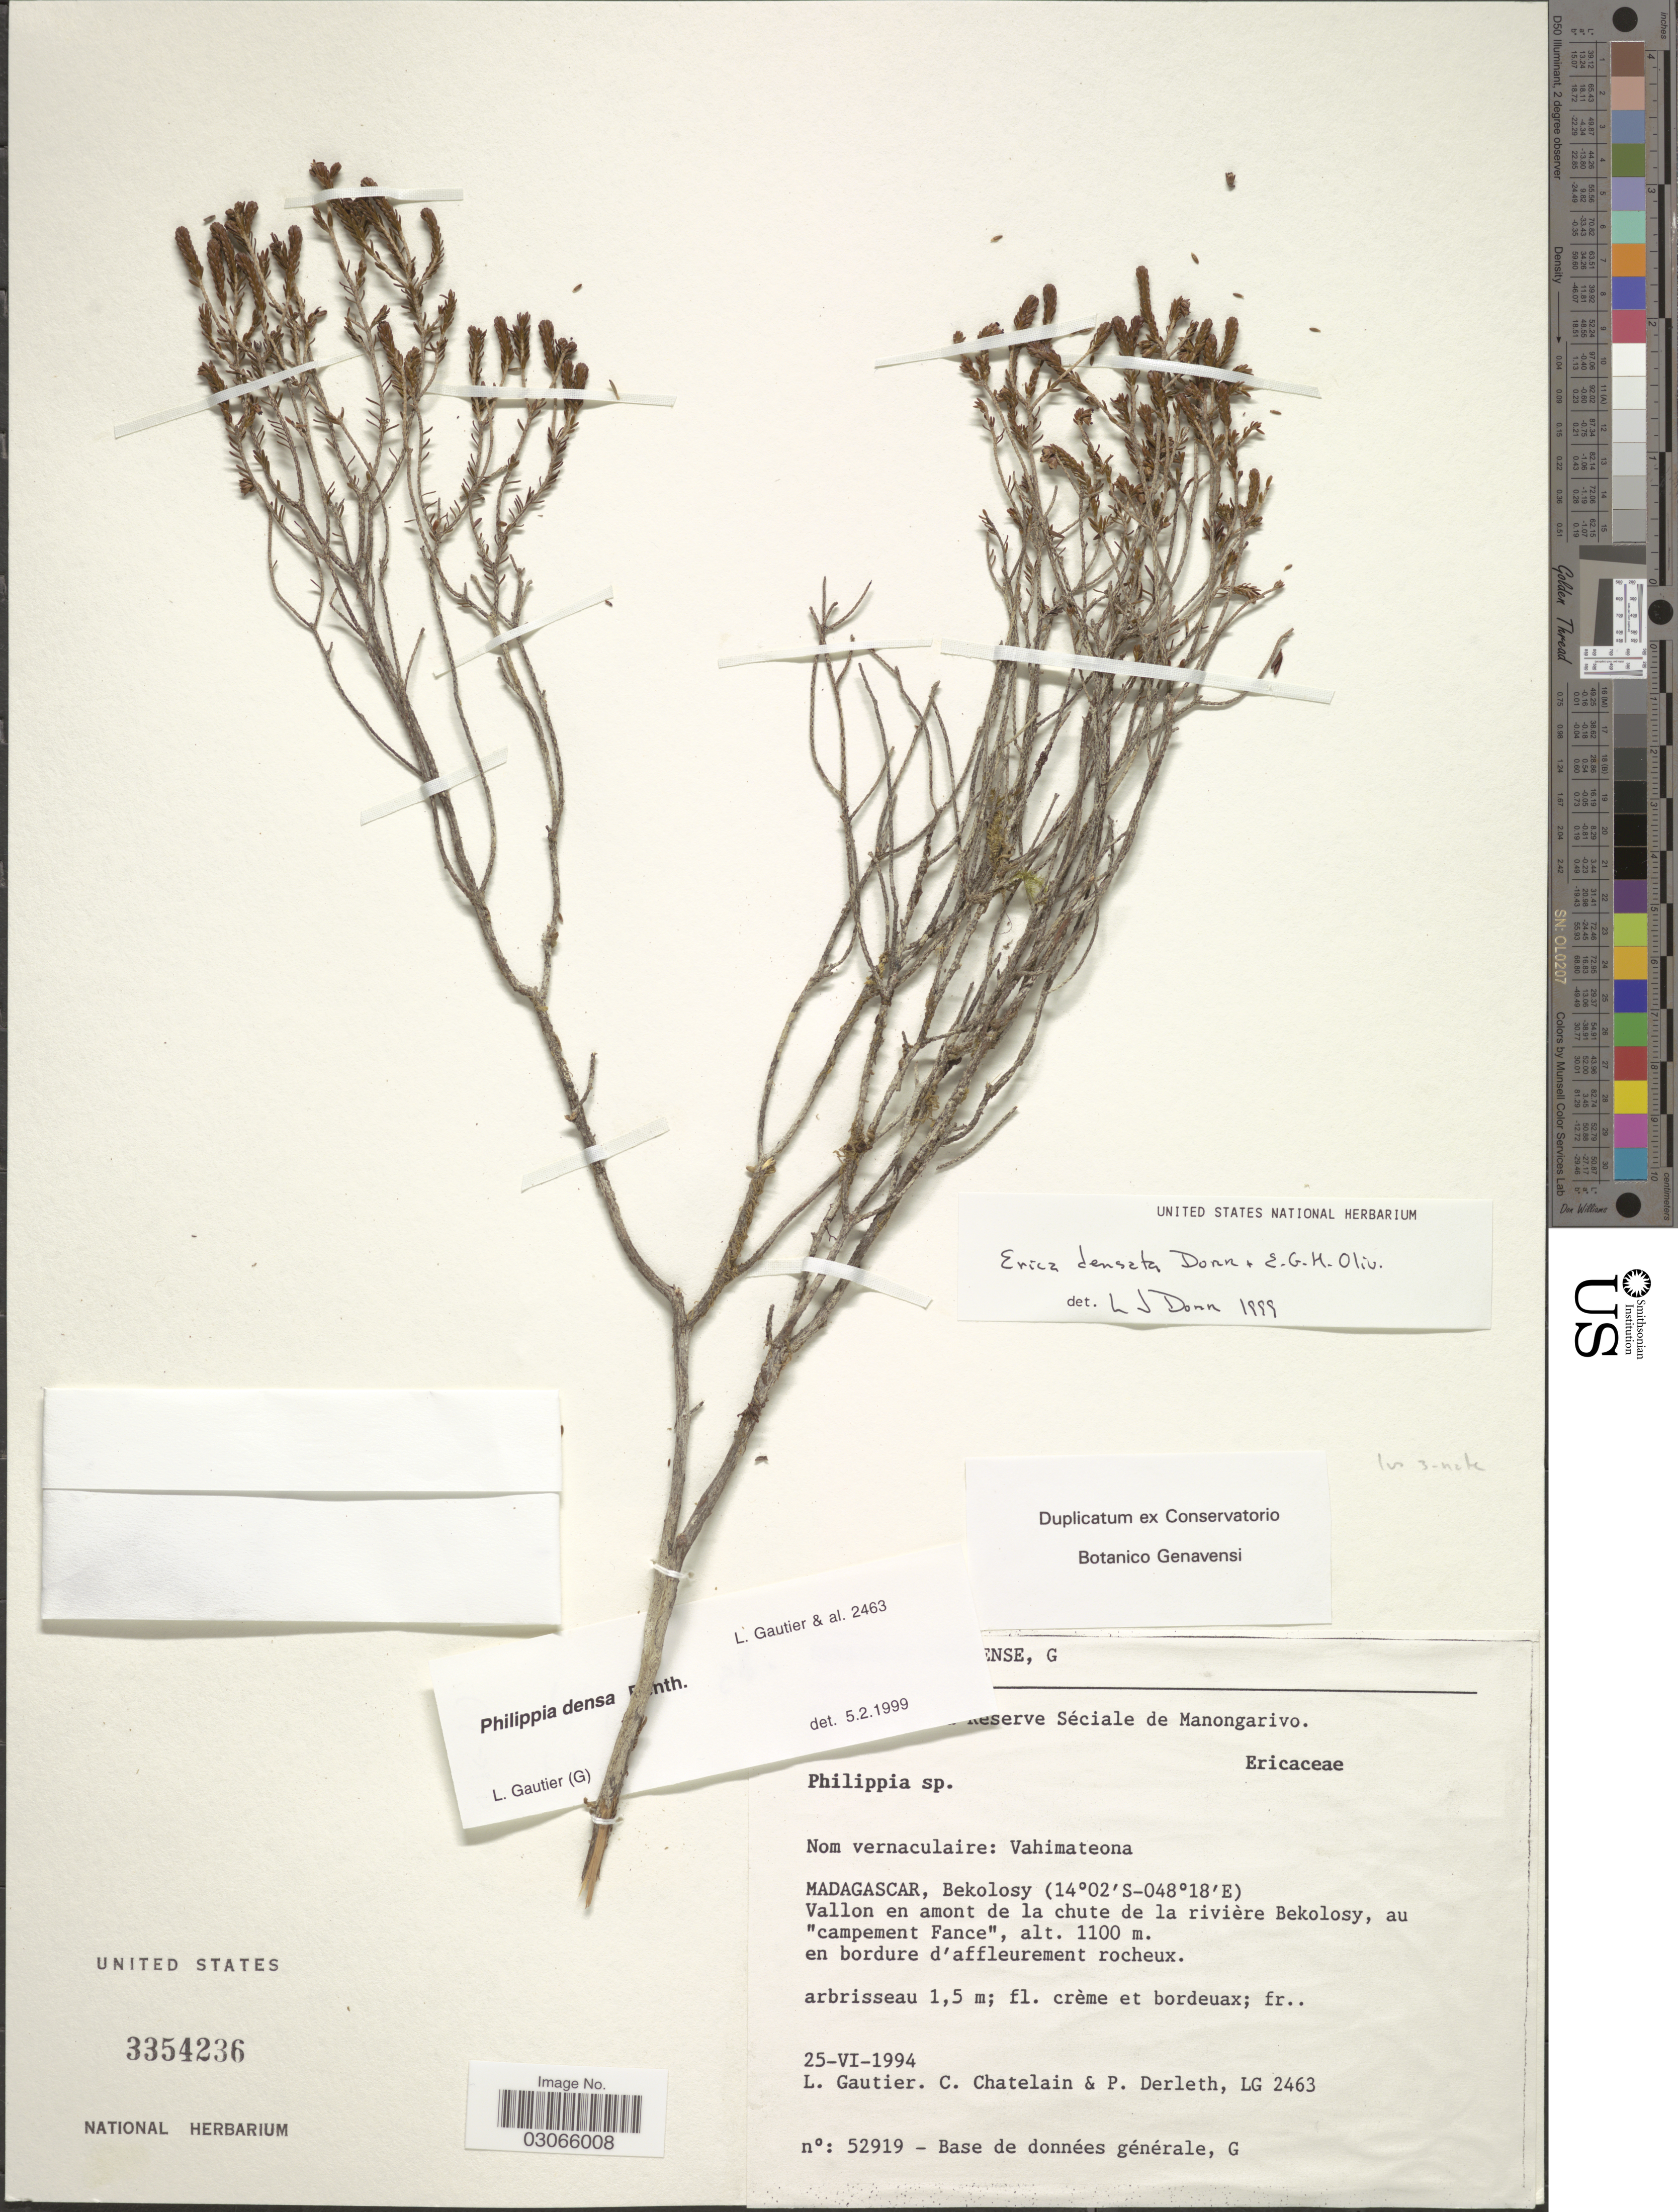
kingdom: Plantae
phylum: Tracheophyta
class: Magnoliopsida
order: Ericales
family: Ericaceae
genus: Erica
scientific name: Erica densata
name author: (Baker) Dorr & E.G.H. Oliv.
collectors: L. Gautier, C. Chatelain & P. Derleth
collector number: LG 2463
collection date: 1994-06-25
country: Madagascar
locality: Reserve Séciale de Manongarivo. Bekolosy. Vallon en amont de la chute de la rivière Bekolosy, au "campement Fance".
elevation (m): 1100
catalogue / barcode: US 3354236